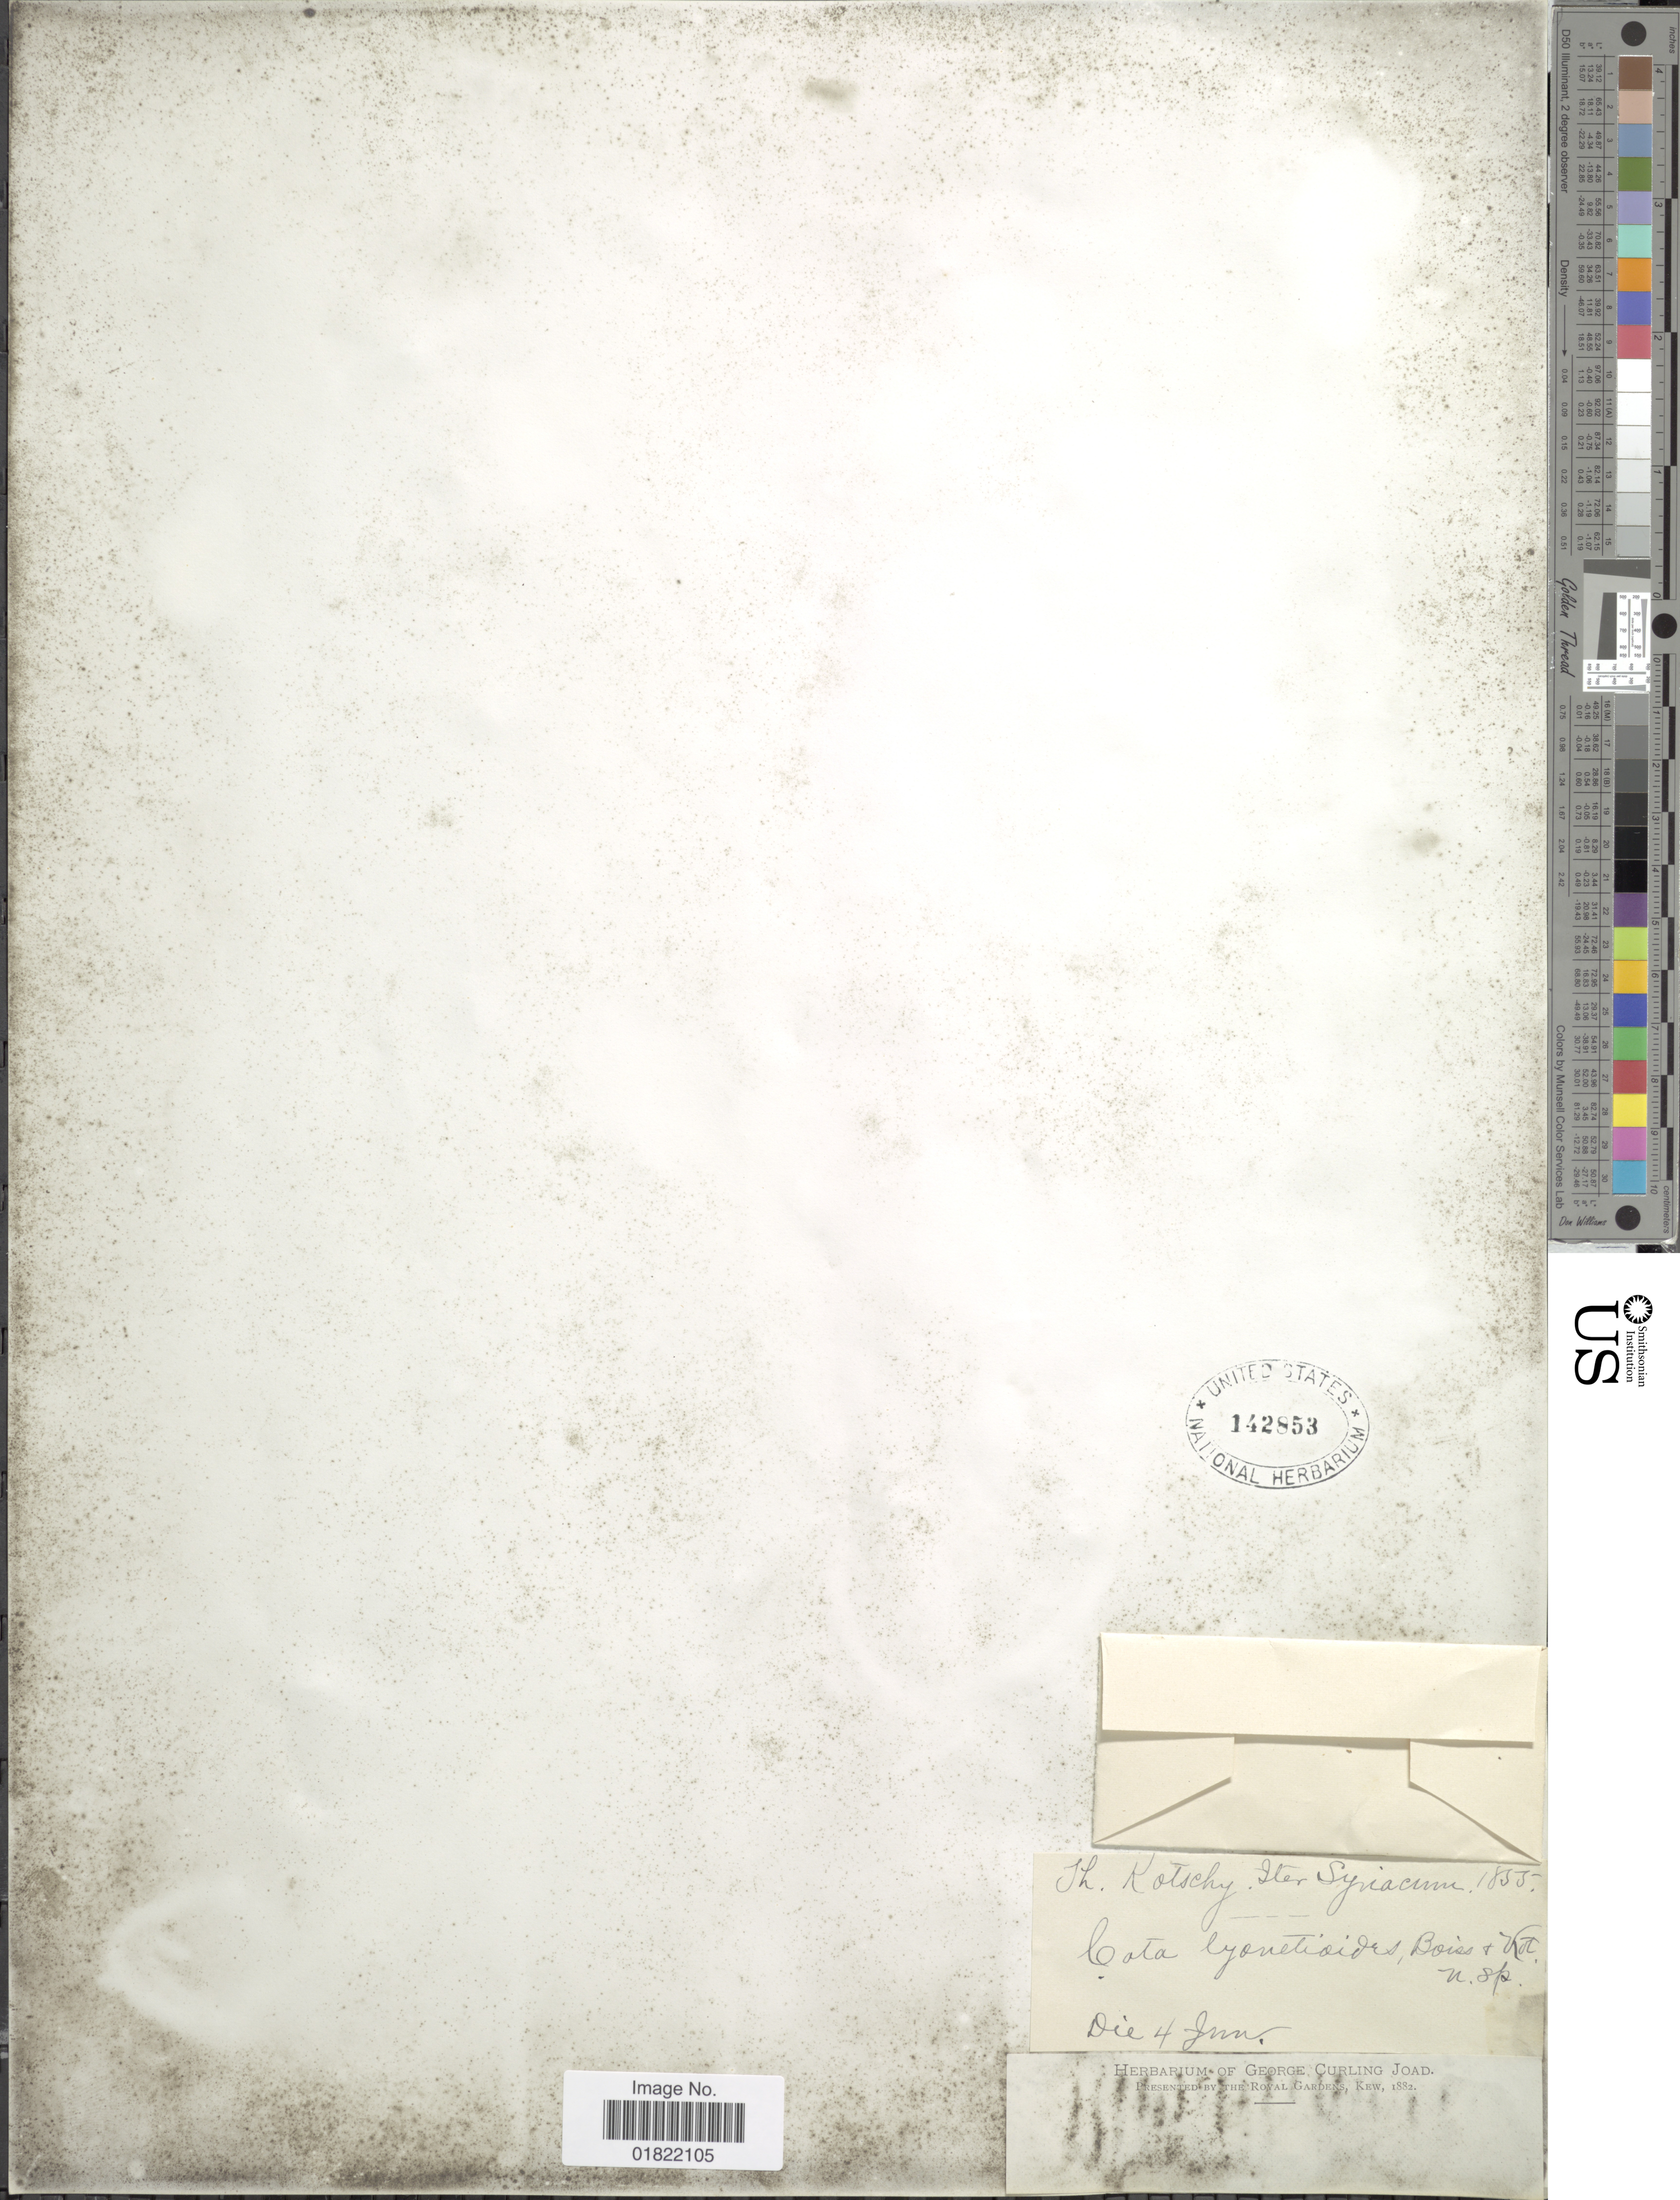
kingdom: Plantae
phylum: Tracheophyta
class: Magnoliopsida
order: Asterales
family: Asteraceae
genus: Anthemis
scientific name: Anthemis lyonetioides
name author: Boiss. & Kotschy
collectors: K. G. Kotschy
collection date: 1855-06-04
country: Syria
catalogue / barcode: US 142853